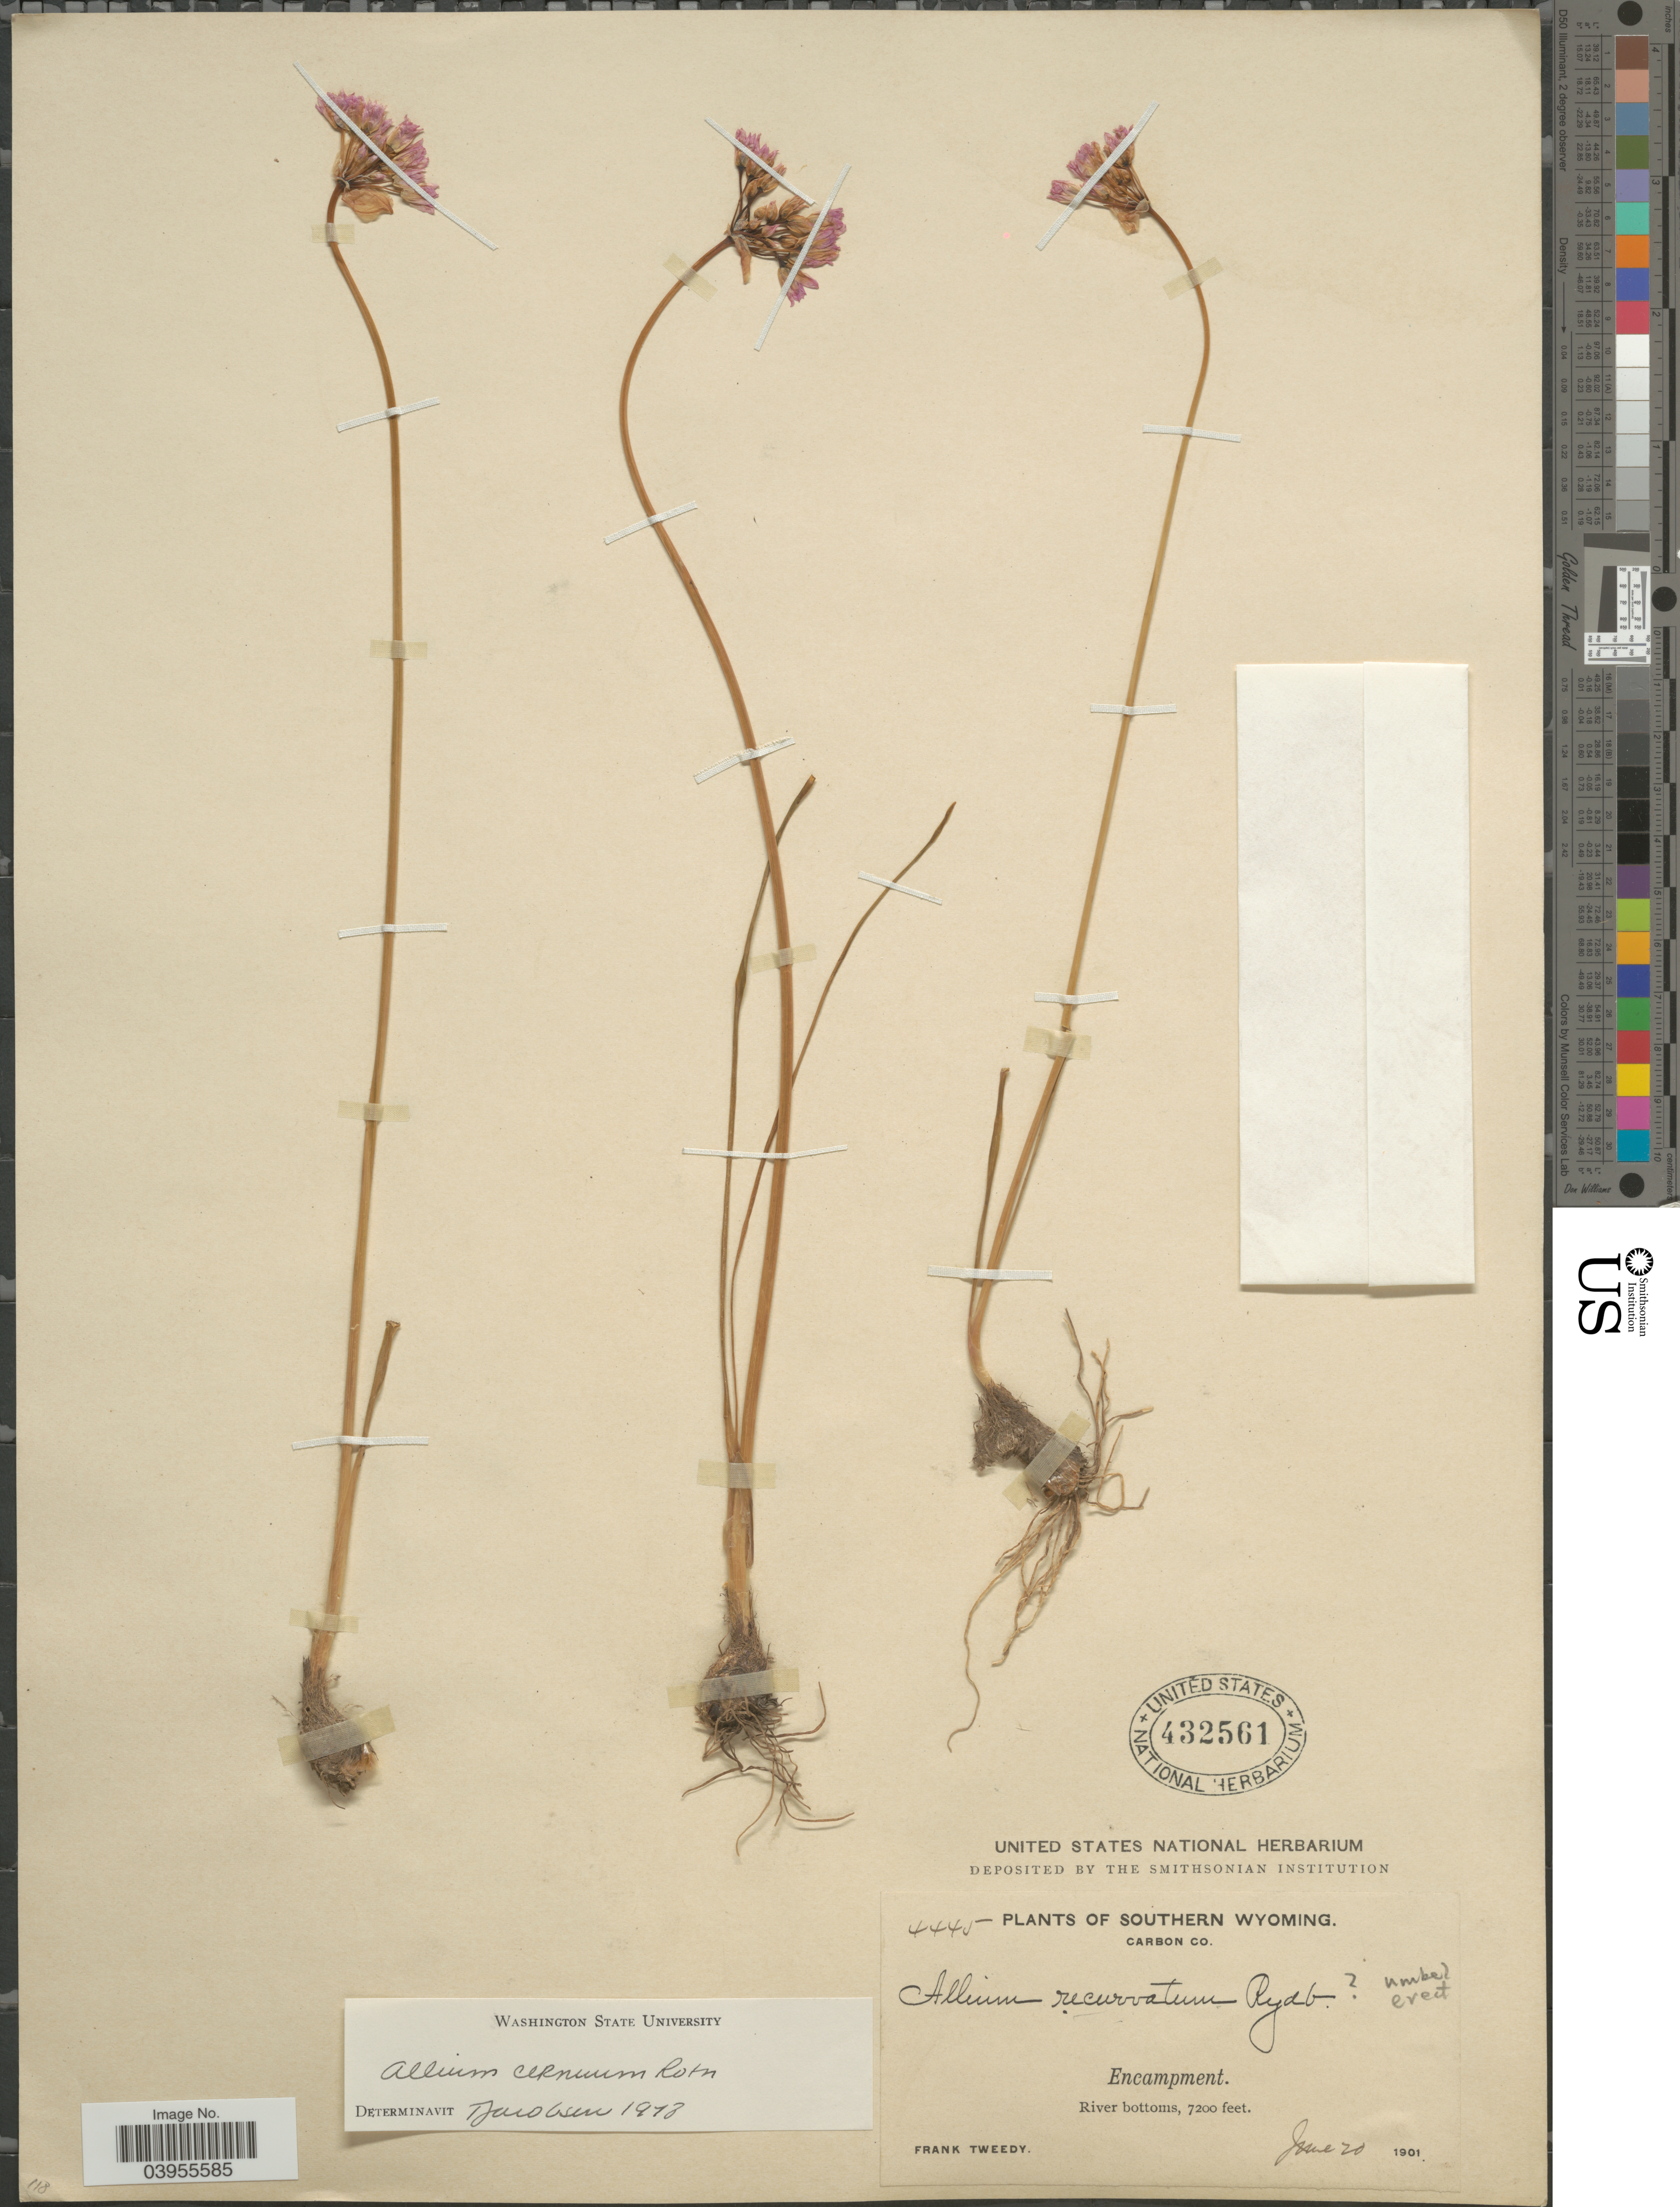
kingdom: Plantae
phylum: Tracheophyta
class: Liliopsida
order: Asparagales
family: Amaryllidaceae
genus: Allium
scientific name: Allium cernuum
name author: Roth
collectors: F. Tweedy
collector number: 4445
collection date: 1901-06-20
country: United States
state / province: Wyoming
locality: Southern Wyoming. Carbon Co. Encampment.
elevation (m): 2195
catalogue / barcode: US 432561